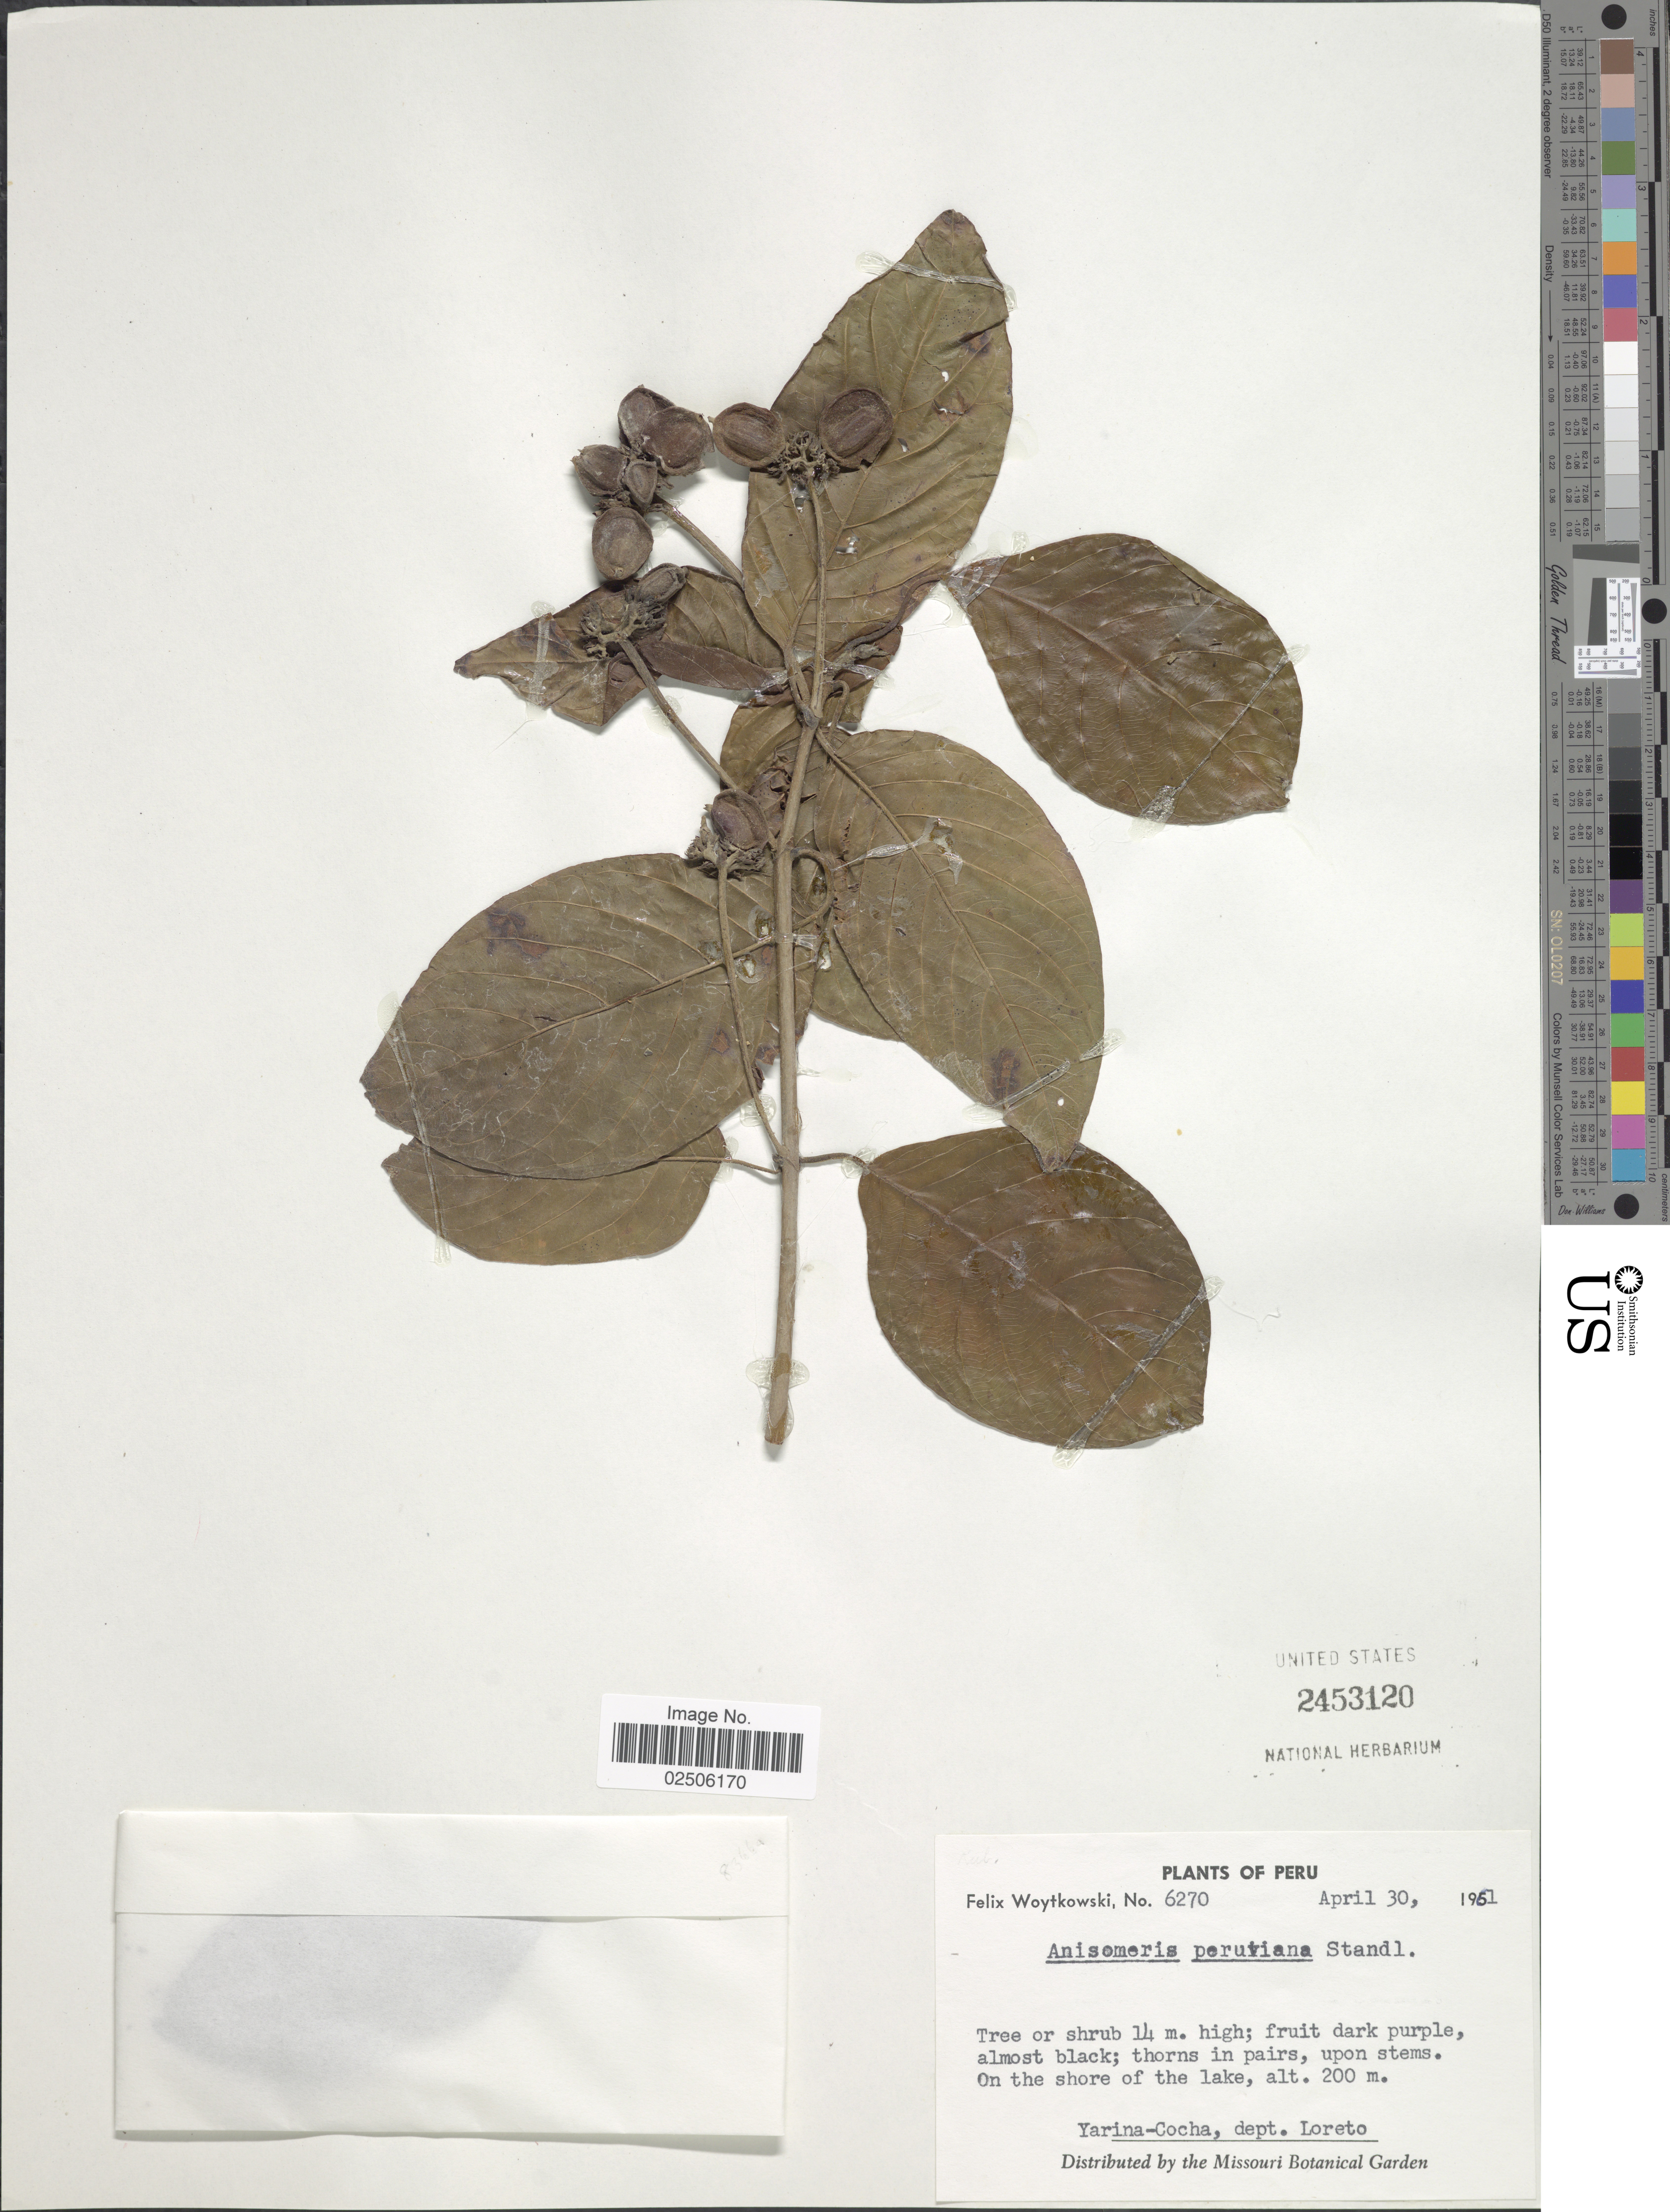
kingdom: Plantae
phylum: Tracheophyta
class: Magnoliopsida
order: Gentianales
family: Rubiaceae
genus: Chomelia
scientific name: Chomelia peruviana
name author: (Standl.) Steyerm.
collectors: F. Woytkowski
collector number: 6270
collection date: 1961-04-30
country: Peru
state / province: Loreto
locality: On the shore of the lake, Yarina-Cocha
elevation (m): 200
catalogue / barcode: US 2453120